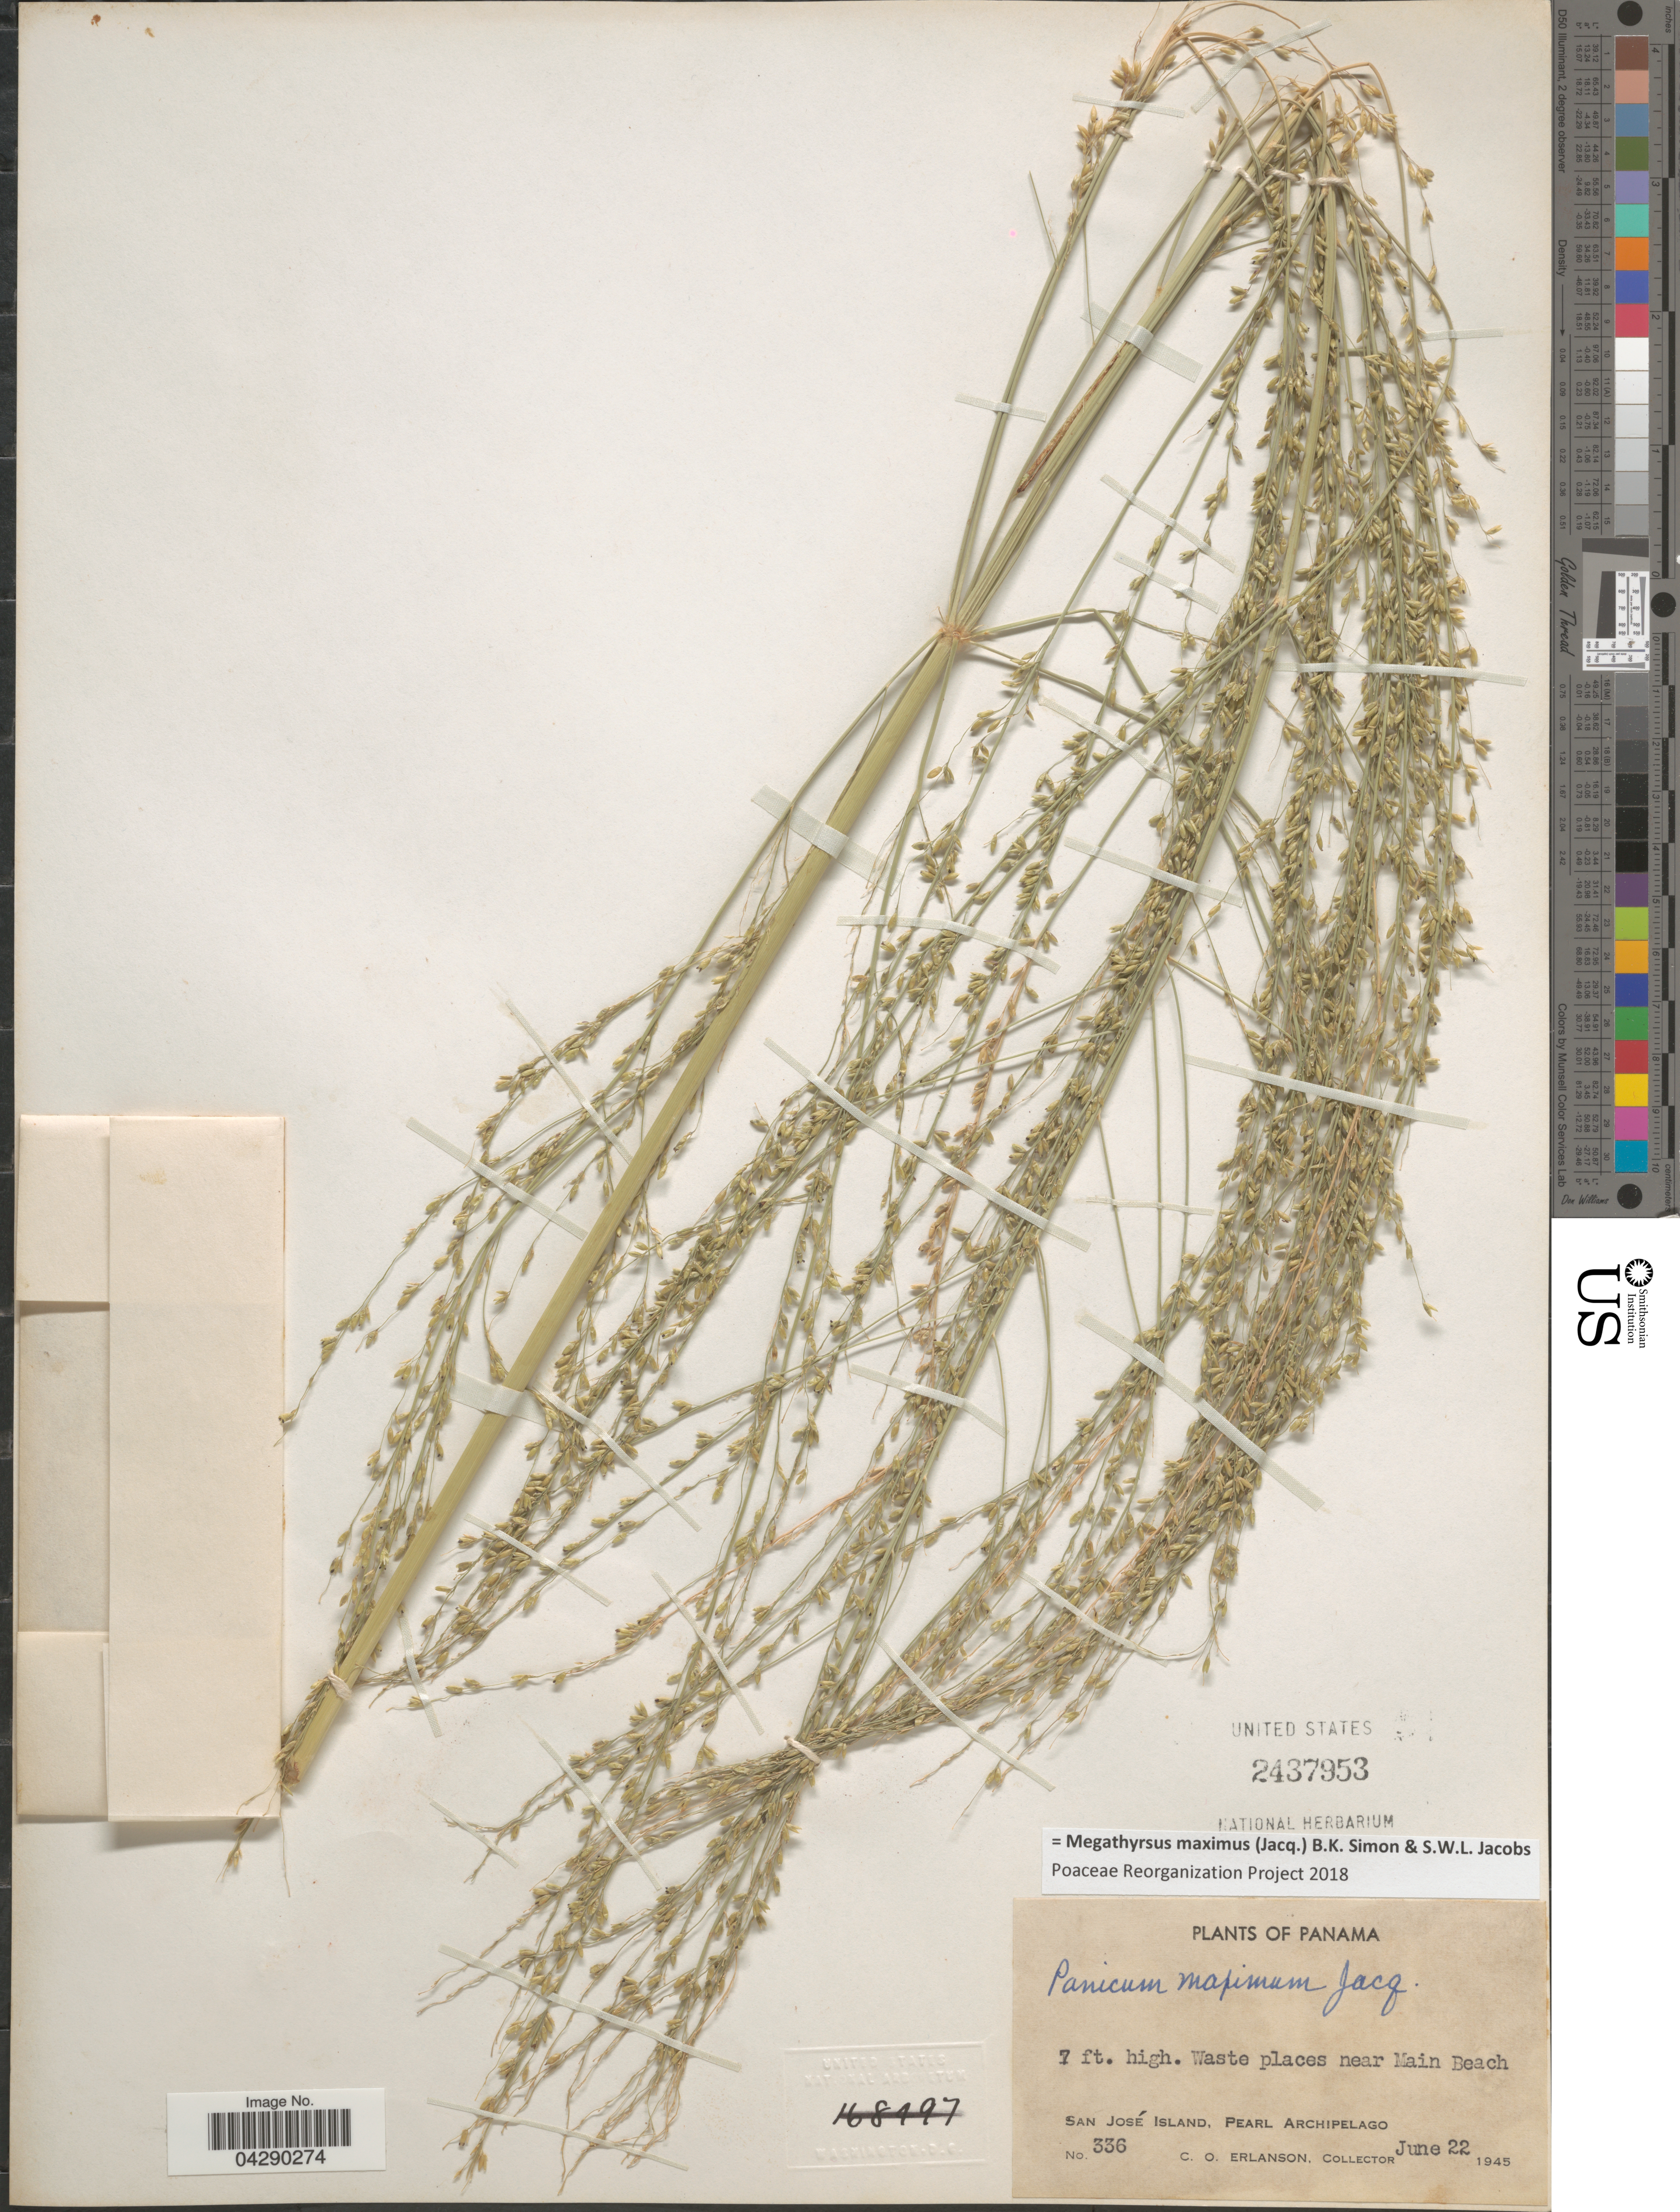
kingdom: Plantae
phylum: Tracheophyta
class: Liliopsida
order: Poales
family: Poaceae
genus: Megathyrsus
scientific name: Megathyrsus maximus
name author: (Jacq.) B.K. Simon & S.W.L. Jacobs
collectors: C. O. Erlanson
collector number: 336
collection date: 1945-06-22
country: Panama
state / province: Panamá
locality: Waste places near Main Beach. San José Island, Pearl Archipelago.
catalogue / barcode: US 2437953